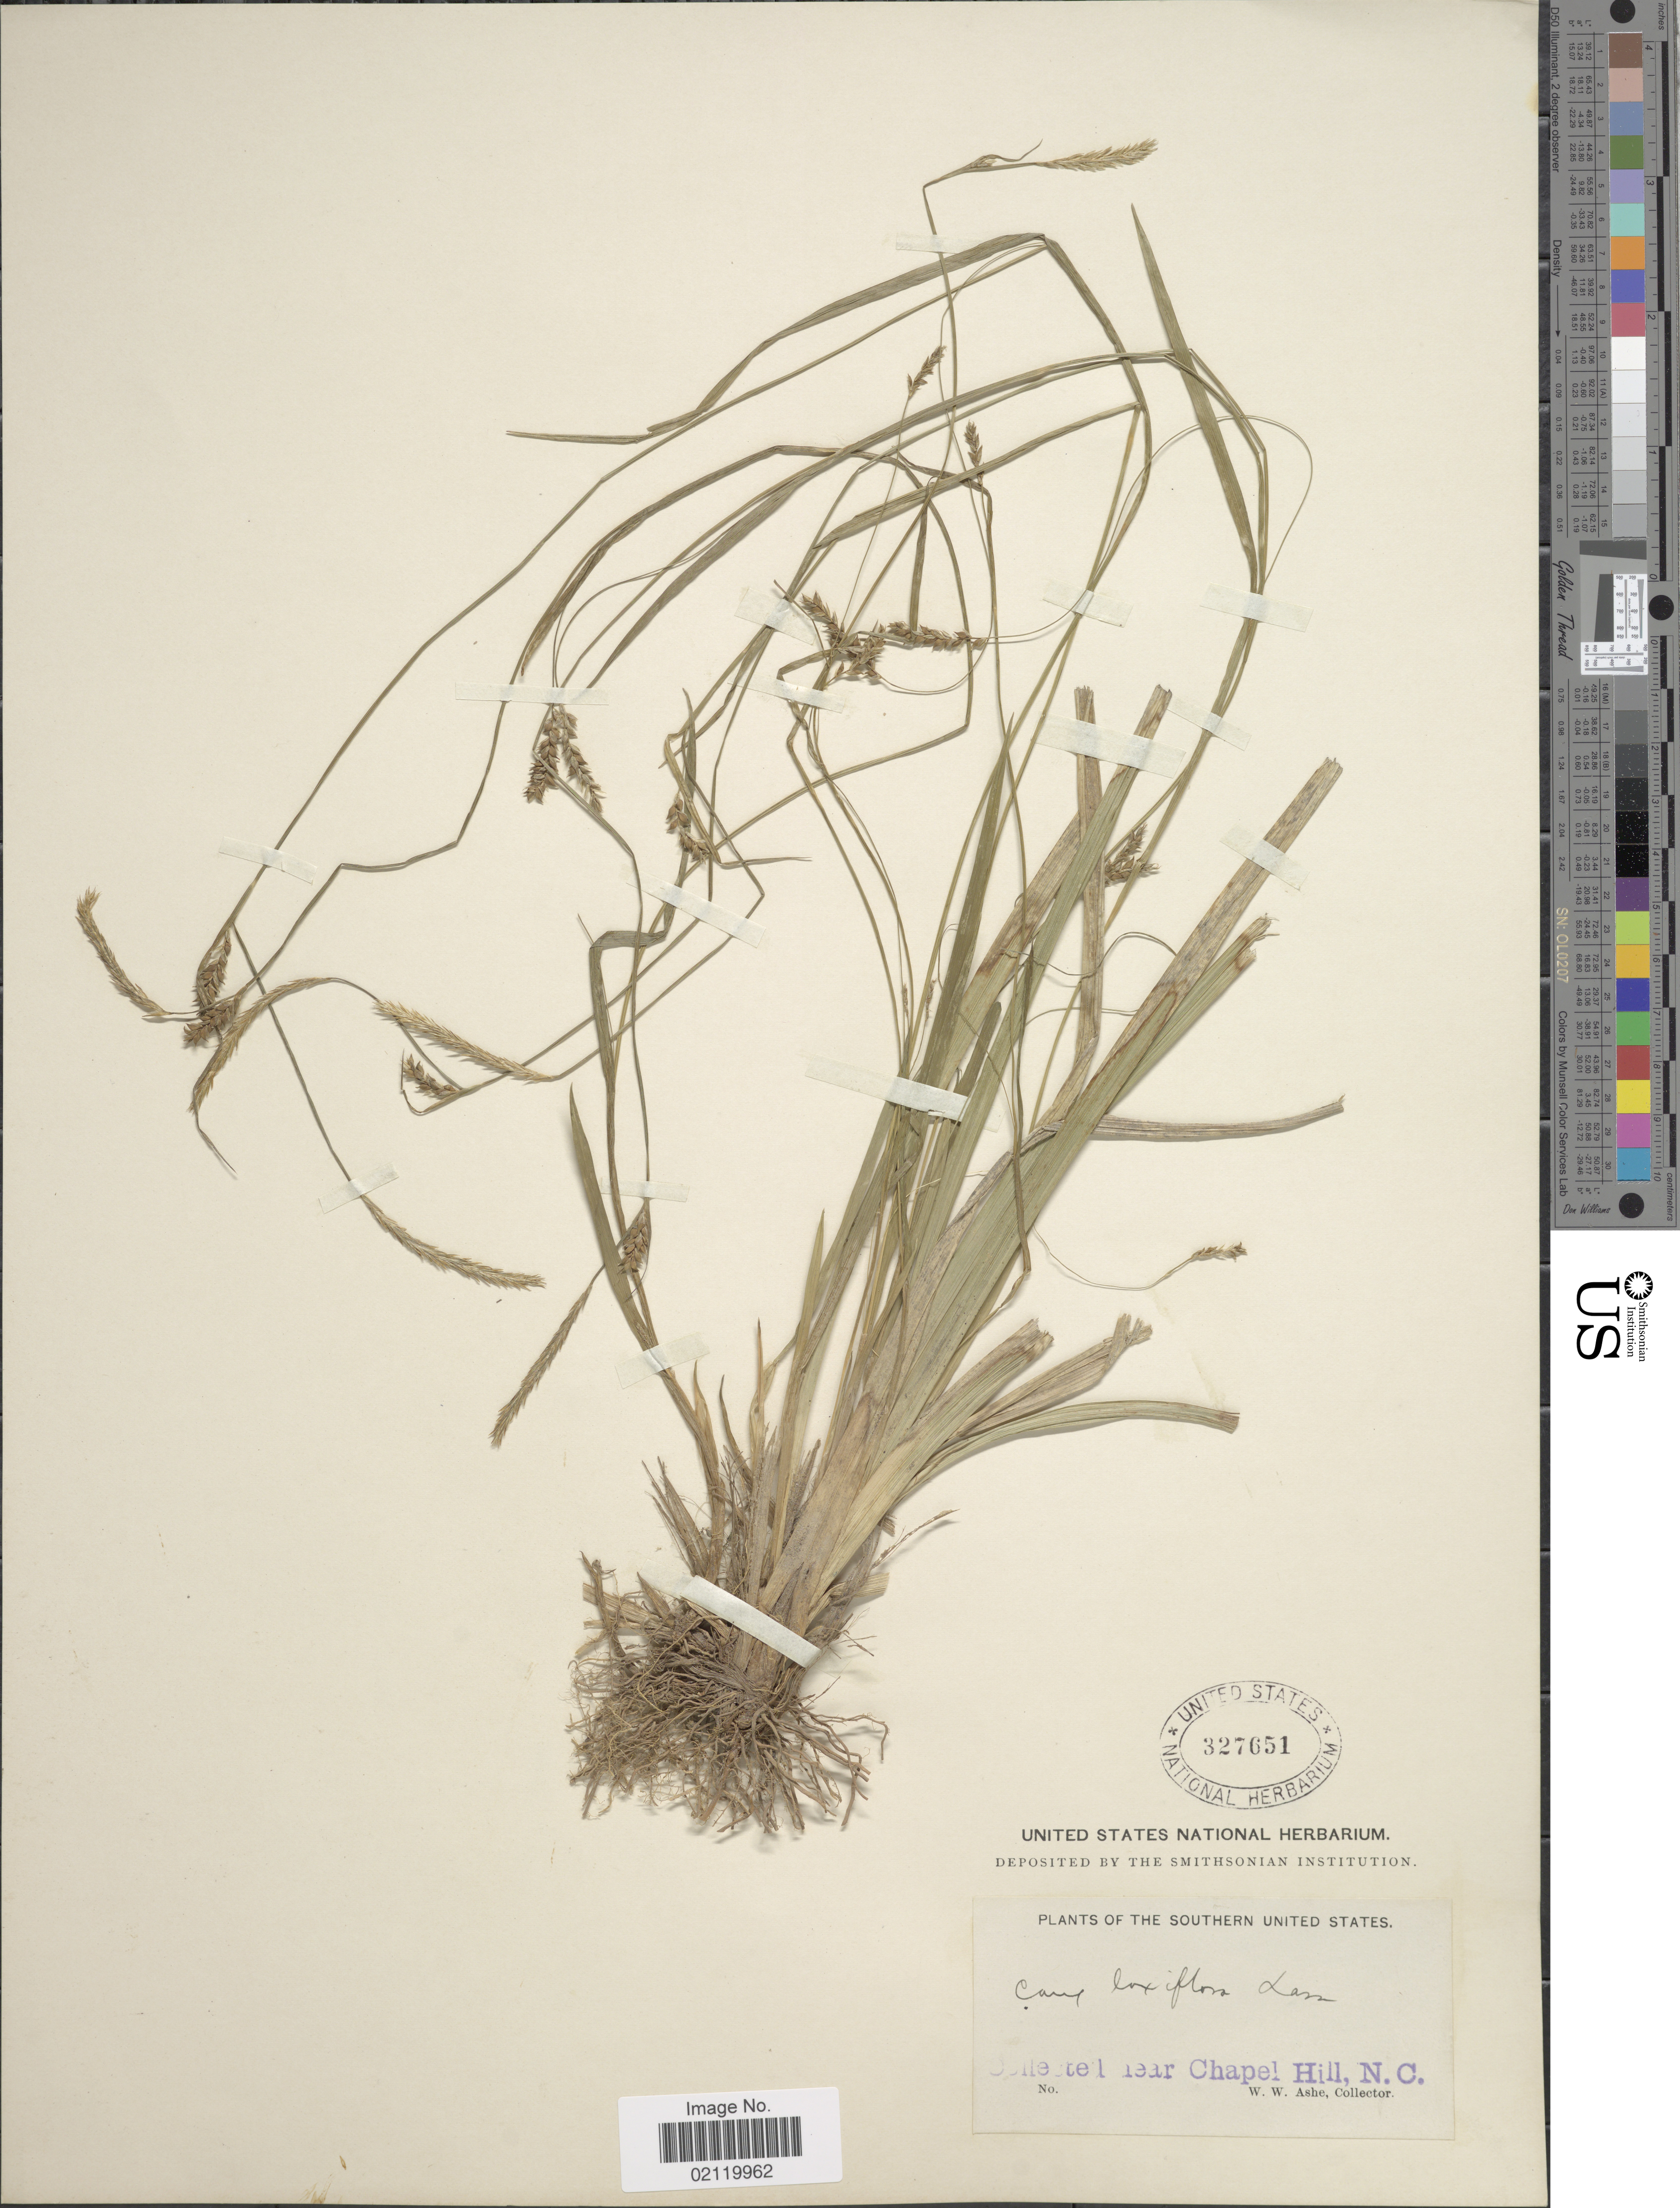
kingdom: Plantae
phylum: Tracheophyta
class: Liliopsida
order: Poales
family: Cyperaceae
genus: Carex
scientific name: Carex laxiflora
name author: Lam.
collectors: W. W. Ashe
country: United States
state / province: North Carolina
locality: Southern United States. Near Chapel Hill, N.C.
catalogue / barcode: US 327651